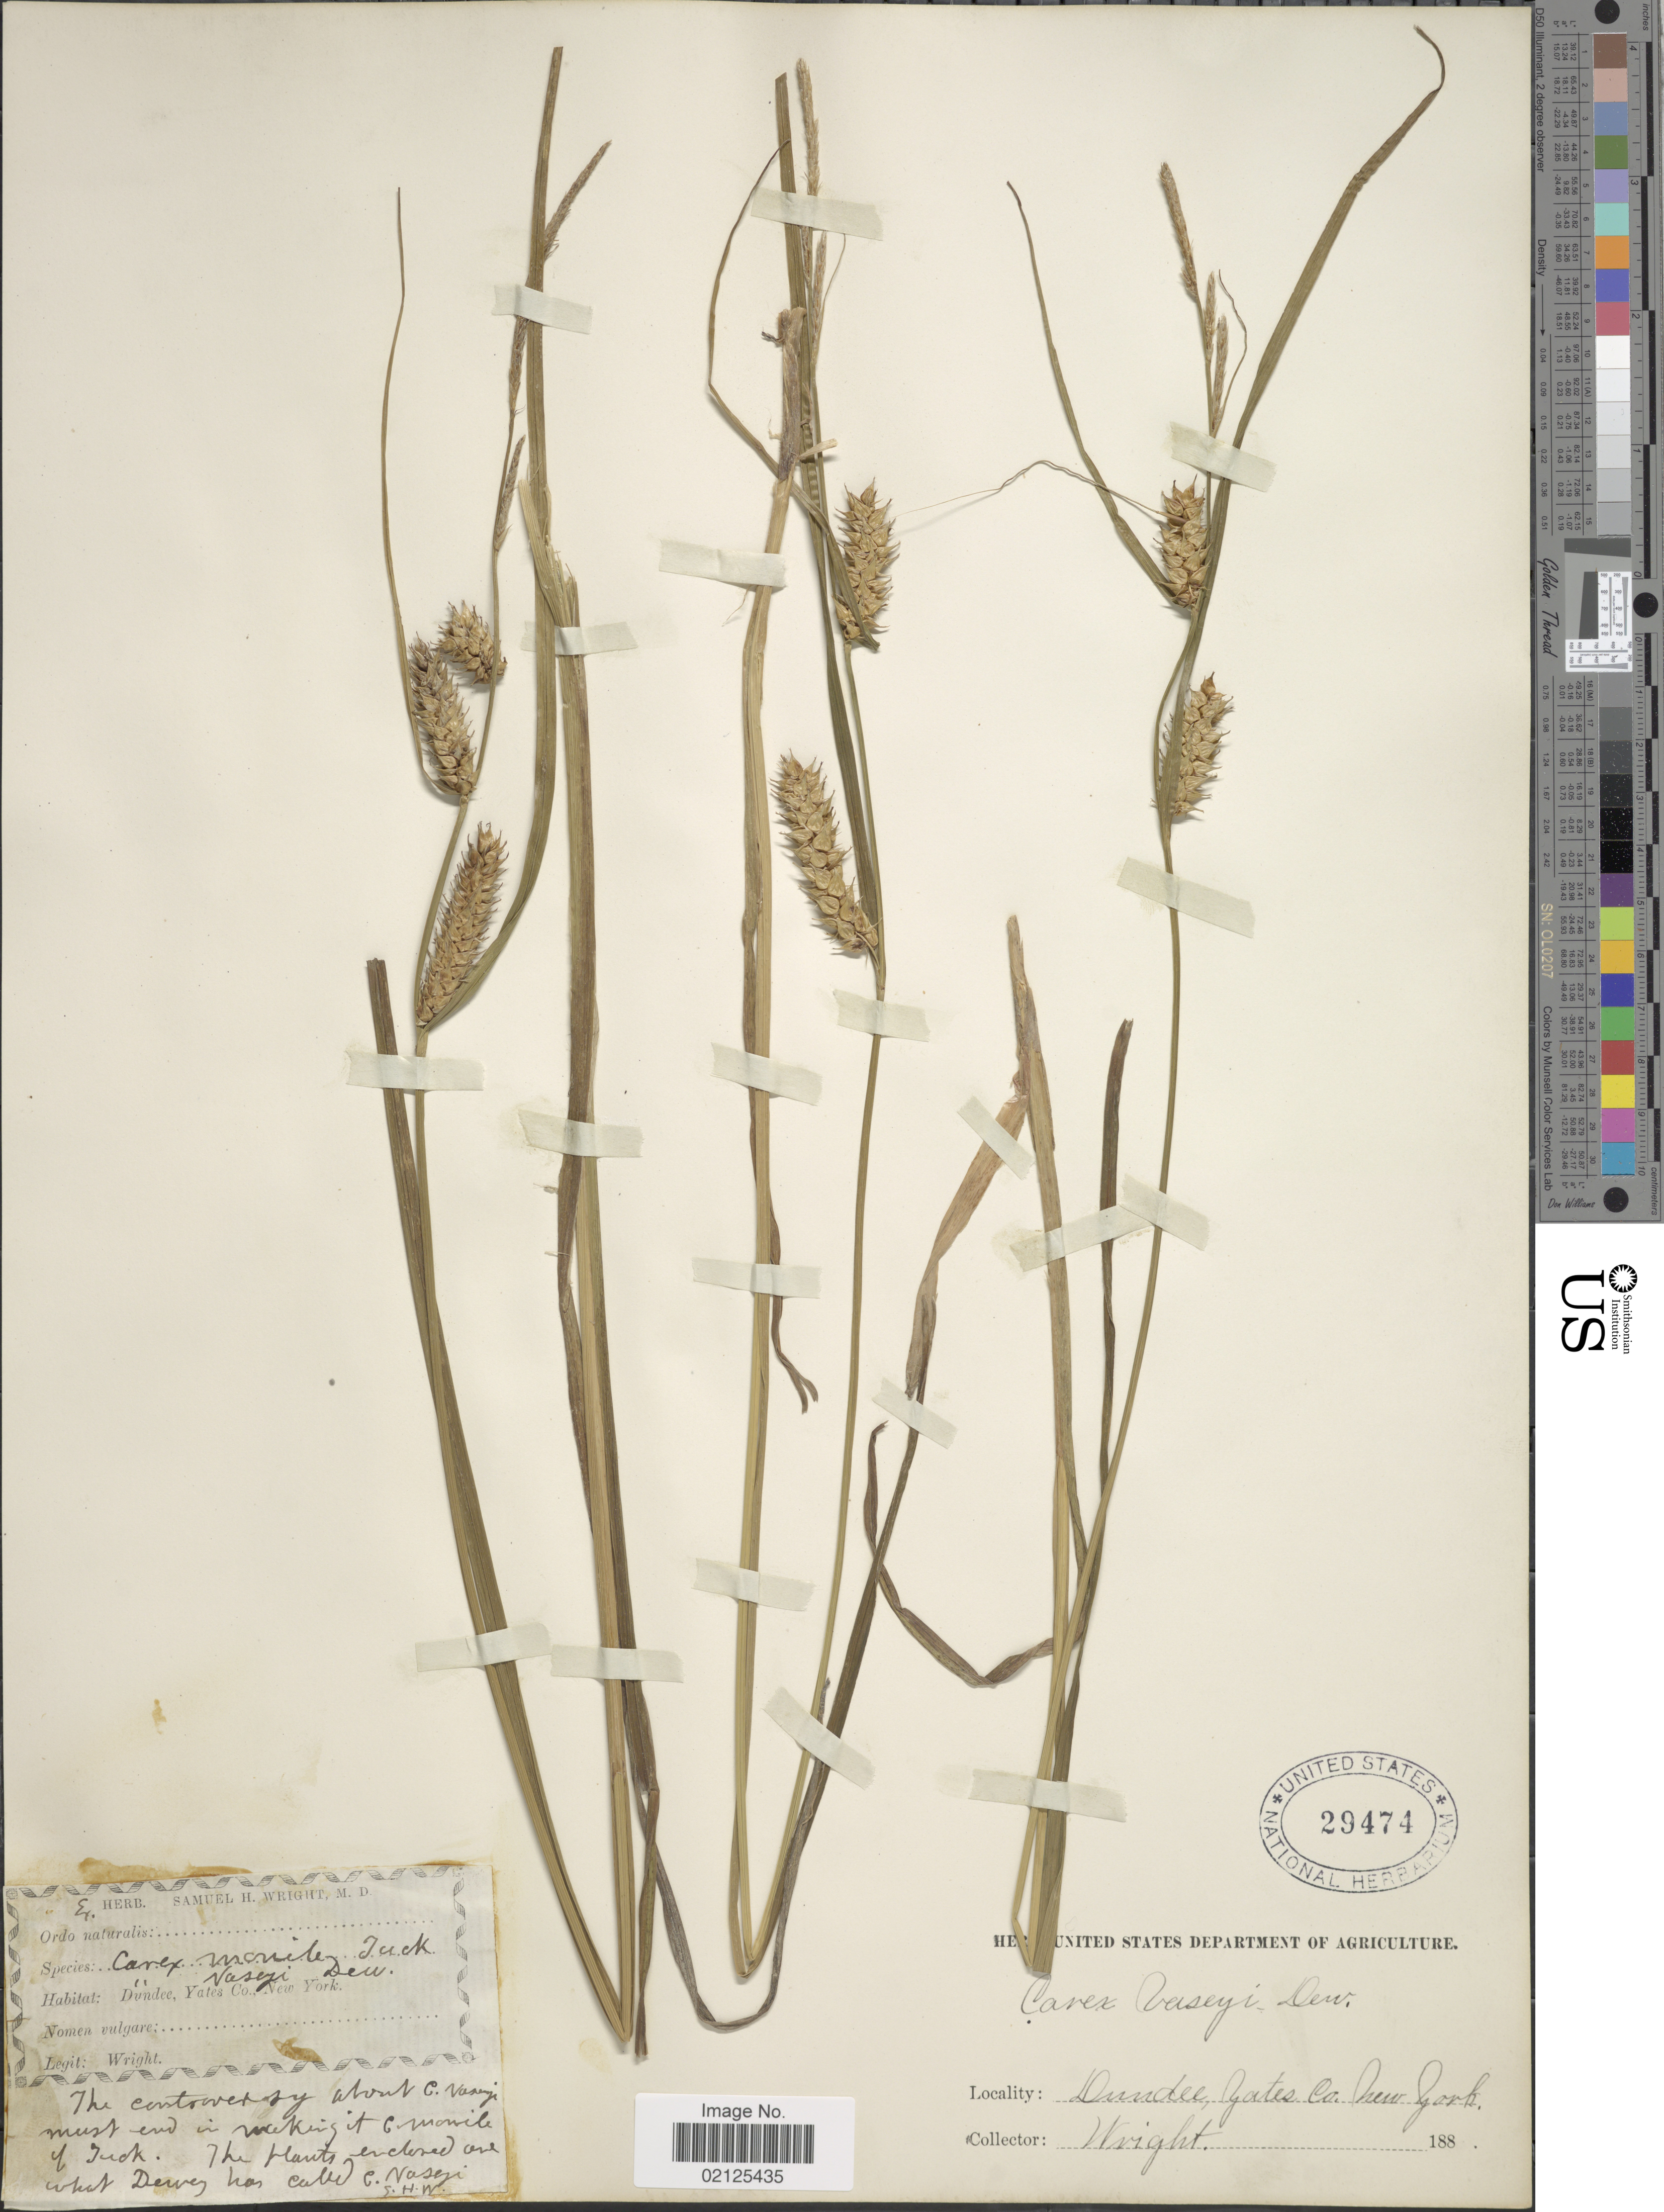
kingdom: Plantae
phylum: Tracheophyta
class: Liliopsida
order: Poales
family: Cyperaceae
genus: Carex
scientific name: Carex vesicaria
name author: L.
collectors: Wright, --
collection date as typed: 188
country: United States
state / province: New York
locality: Dundee, Yates Co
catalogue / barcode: US 29474